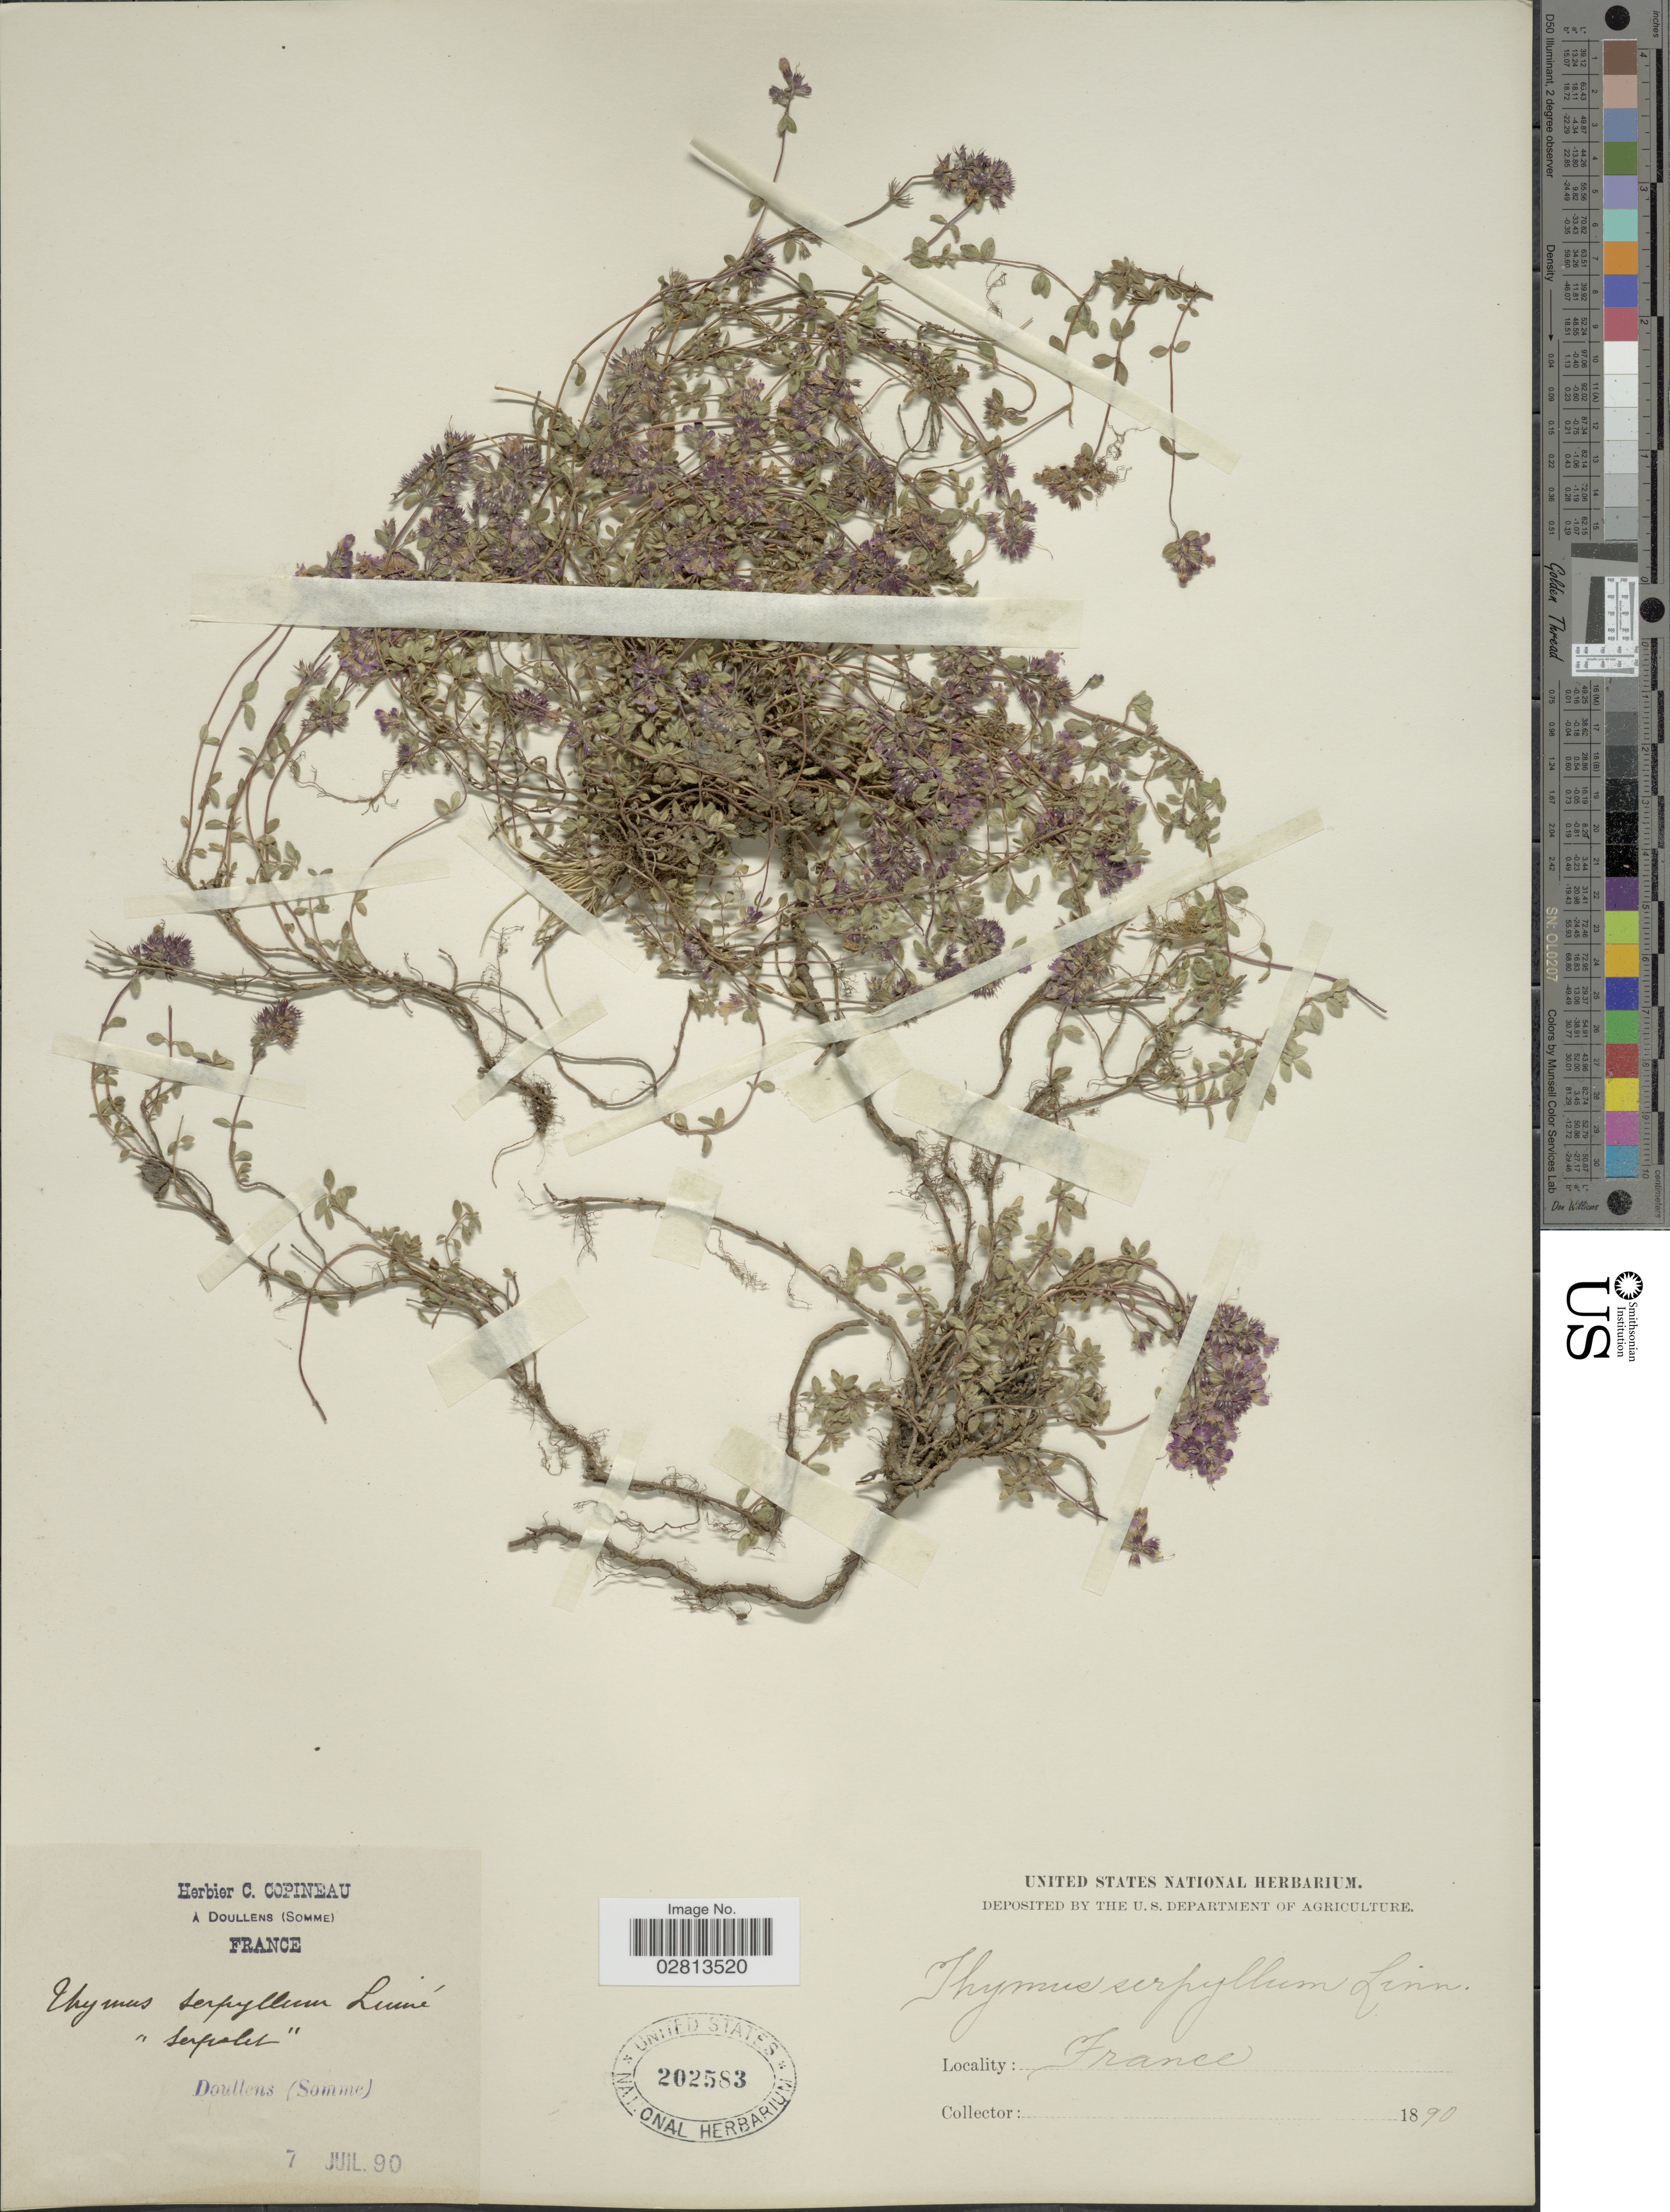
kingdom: Plantae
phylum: Tracheophyta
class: Magnoliopsida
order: Lamiales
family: Lamiaceae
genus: Thymus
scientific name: Thymus serpyllum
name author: L.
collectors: ex herb. C. Copineau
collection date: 1890-07-07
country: France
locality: Doullens (Somme).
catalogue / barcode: US 202583